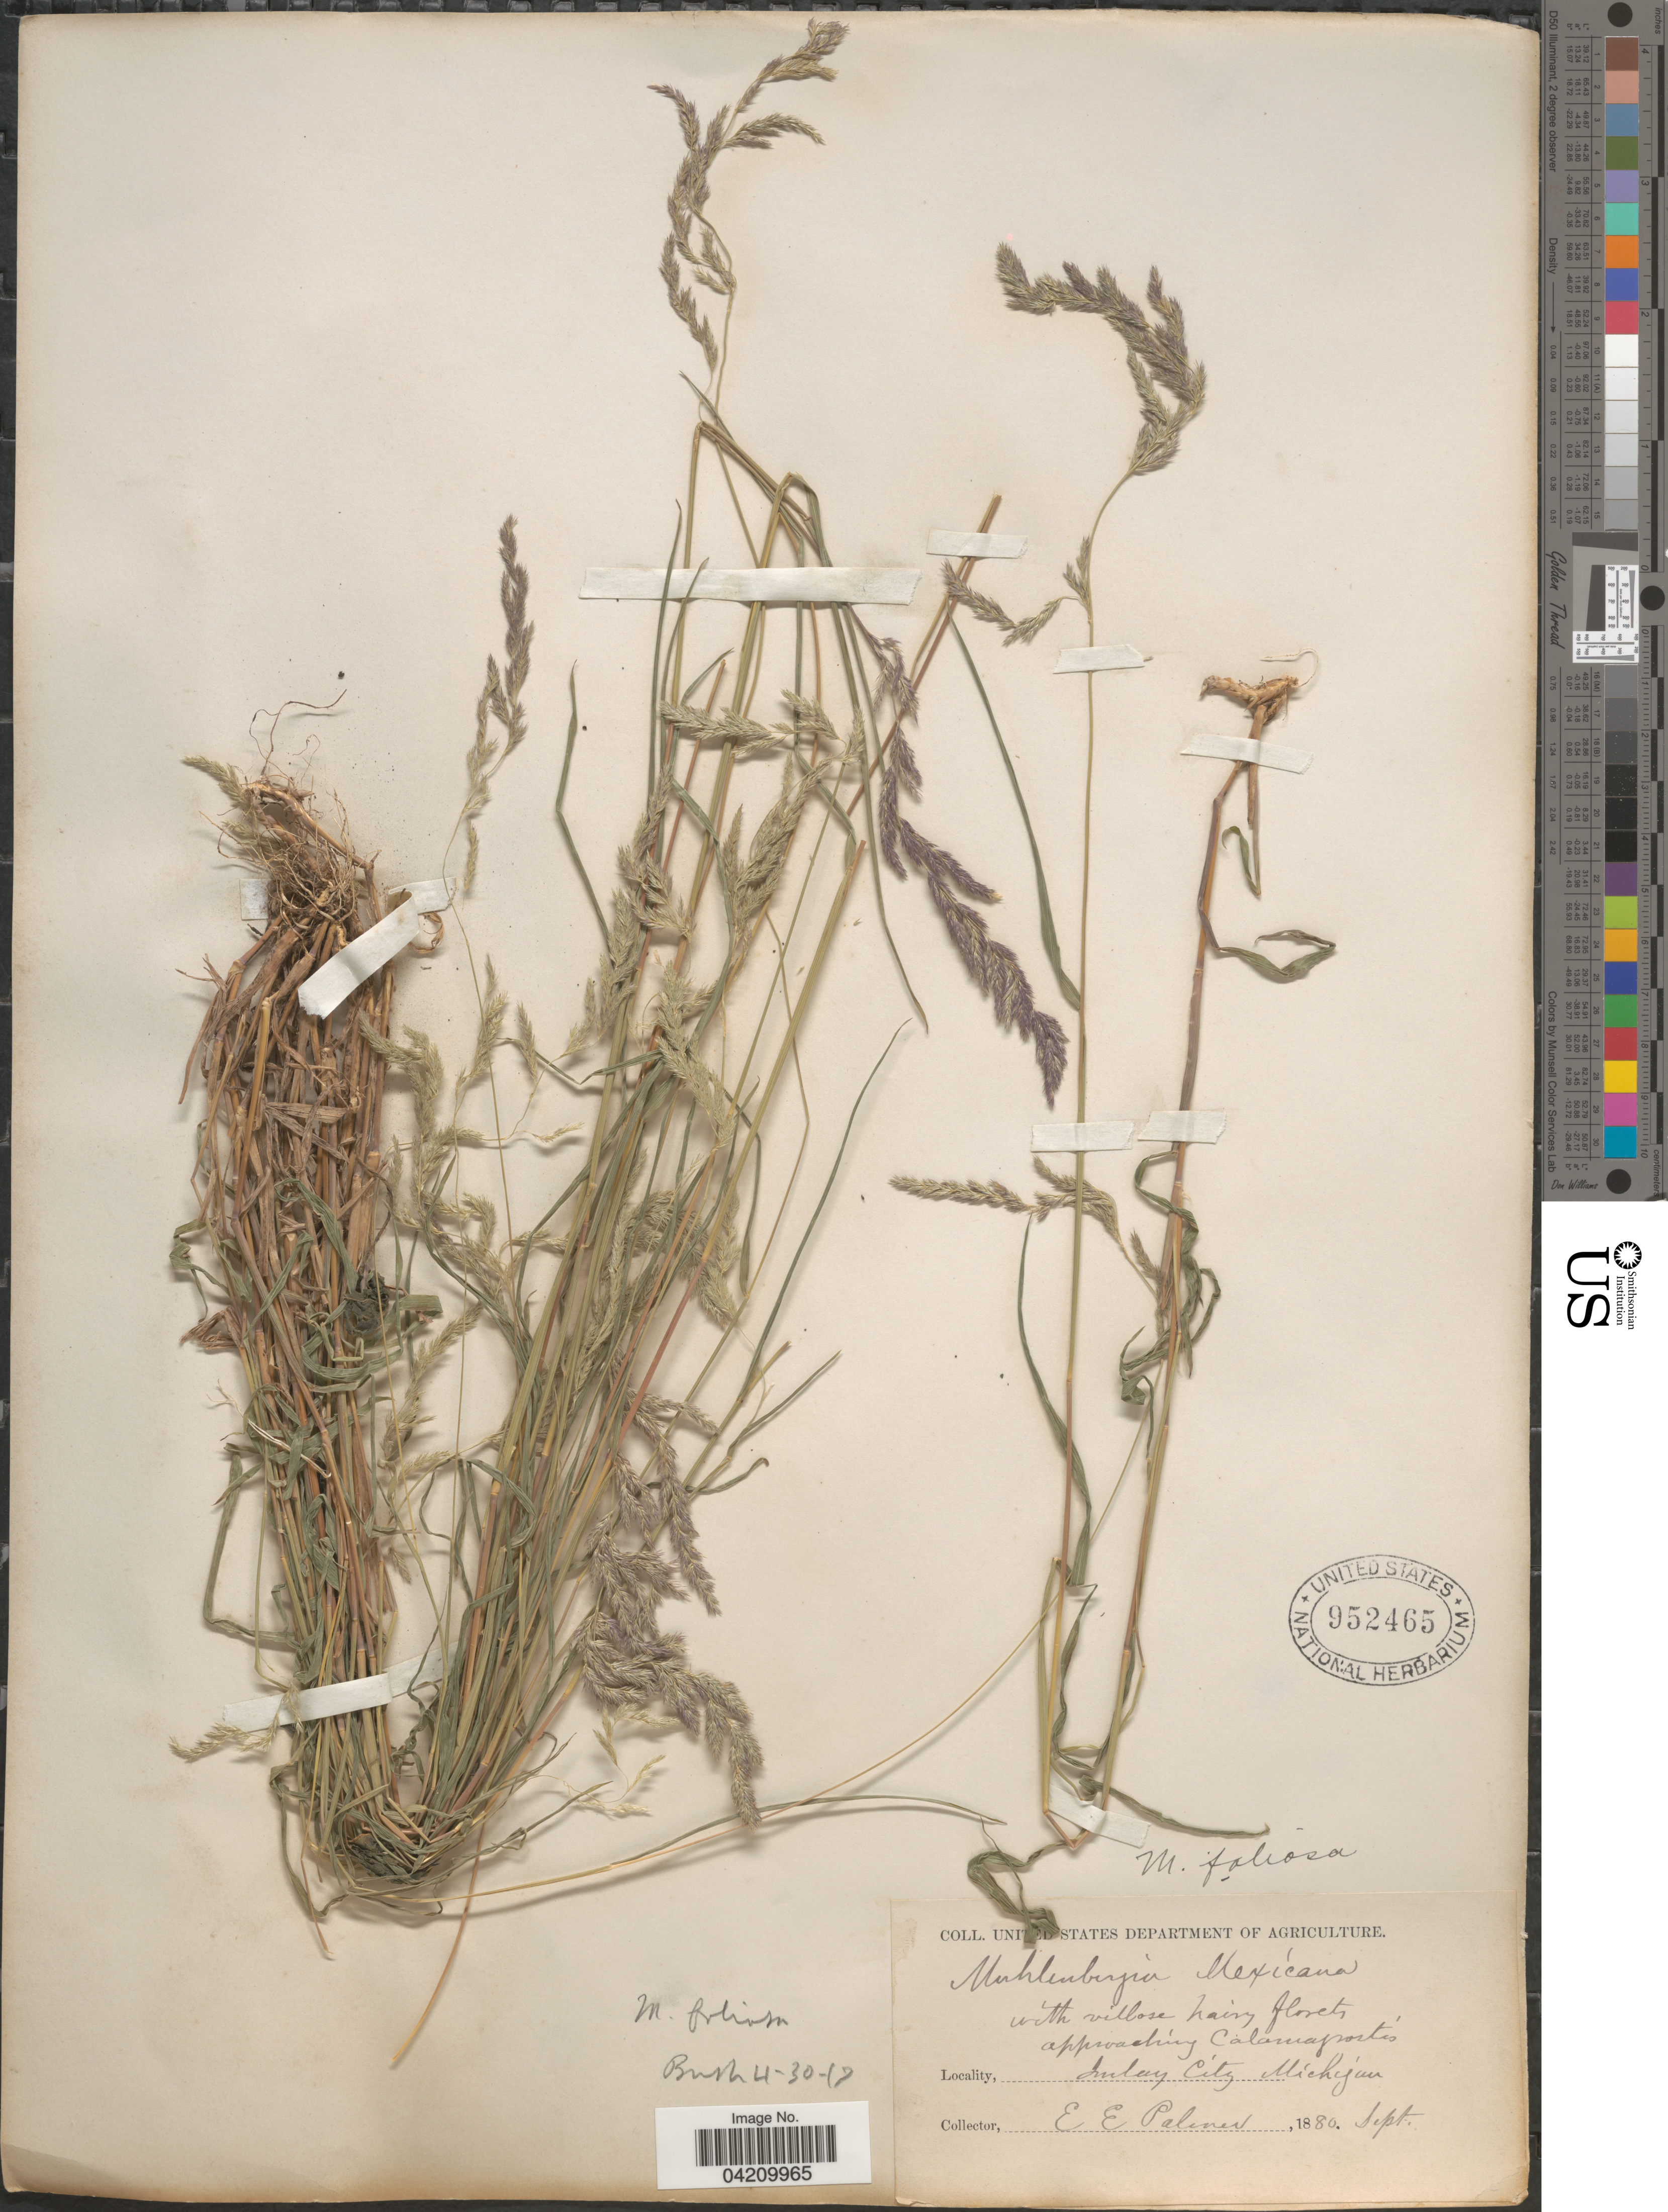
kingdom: Plantae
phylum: Tracheophyta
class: Liliopsida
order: Poales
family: Poaceae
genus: Muhlenbergia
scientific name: Muhlenbergia mexicana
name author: (L.) Trin.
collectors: E. Palmer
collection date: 1880-09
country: United States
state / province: Michigan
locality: Imlay City.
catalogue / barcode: US 952465